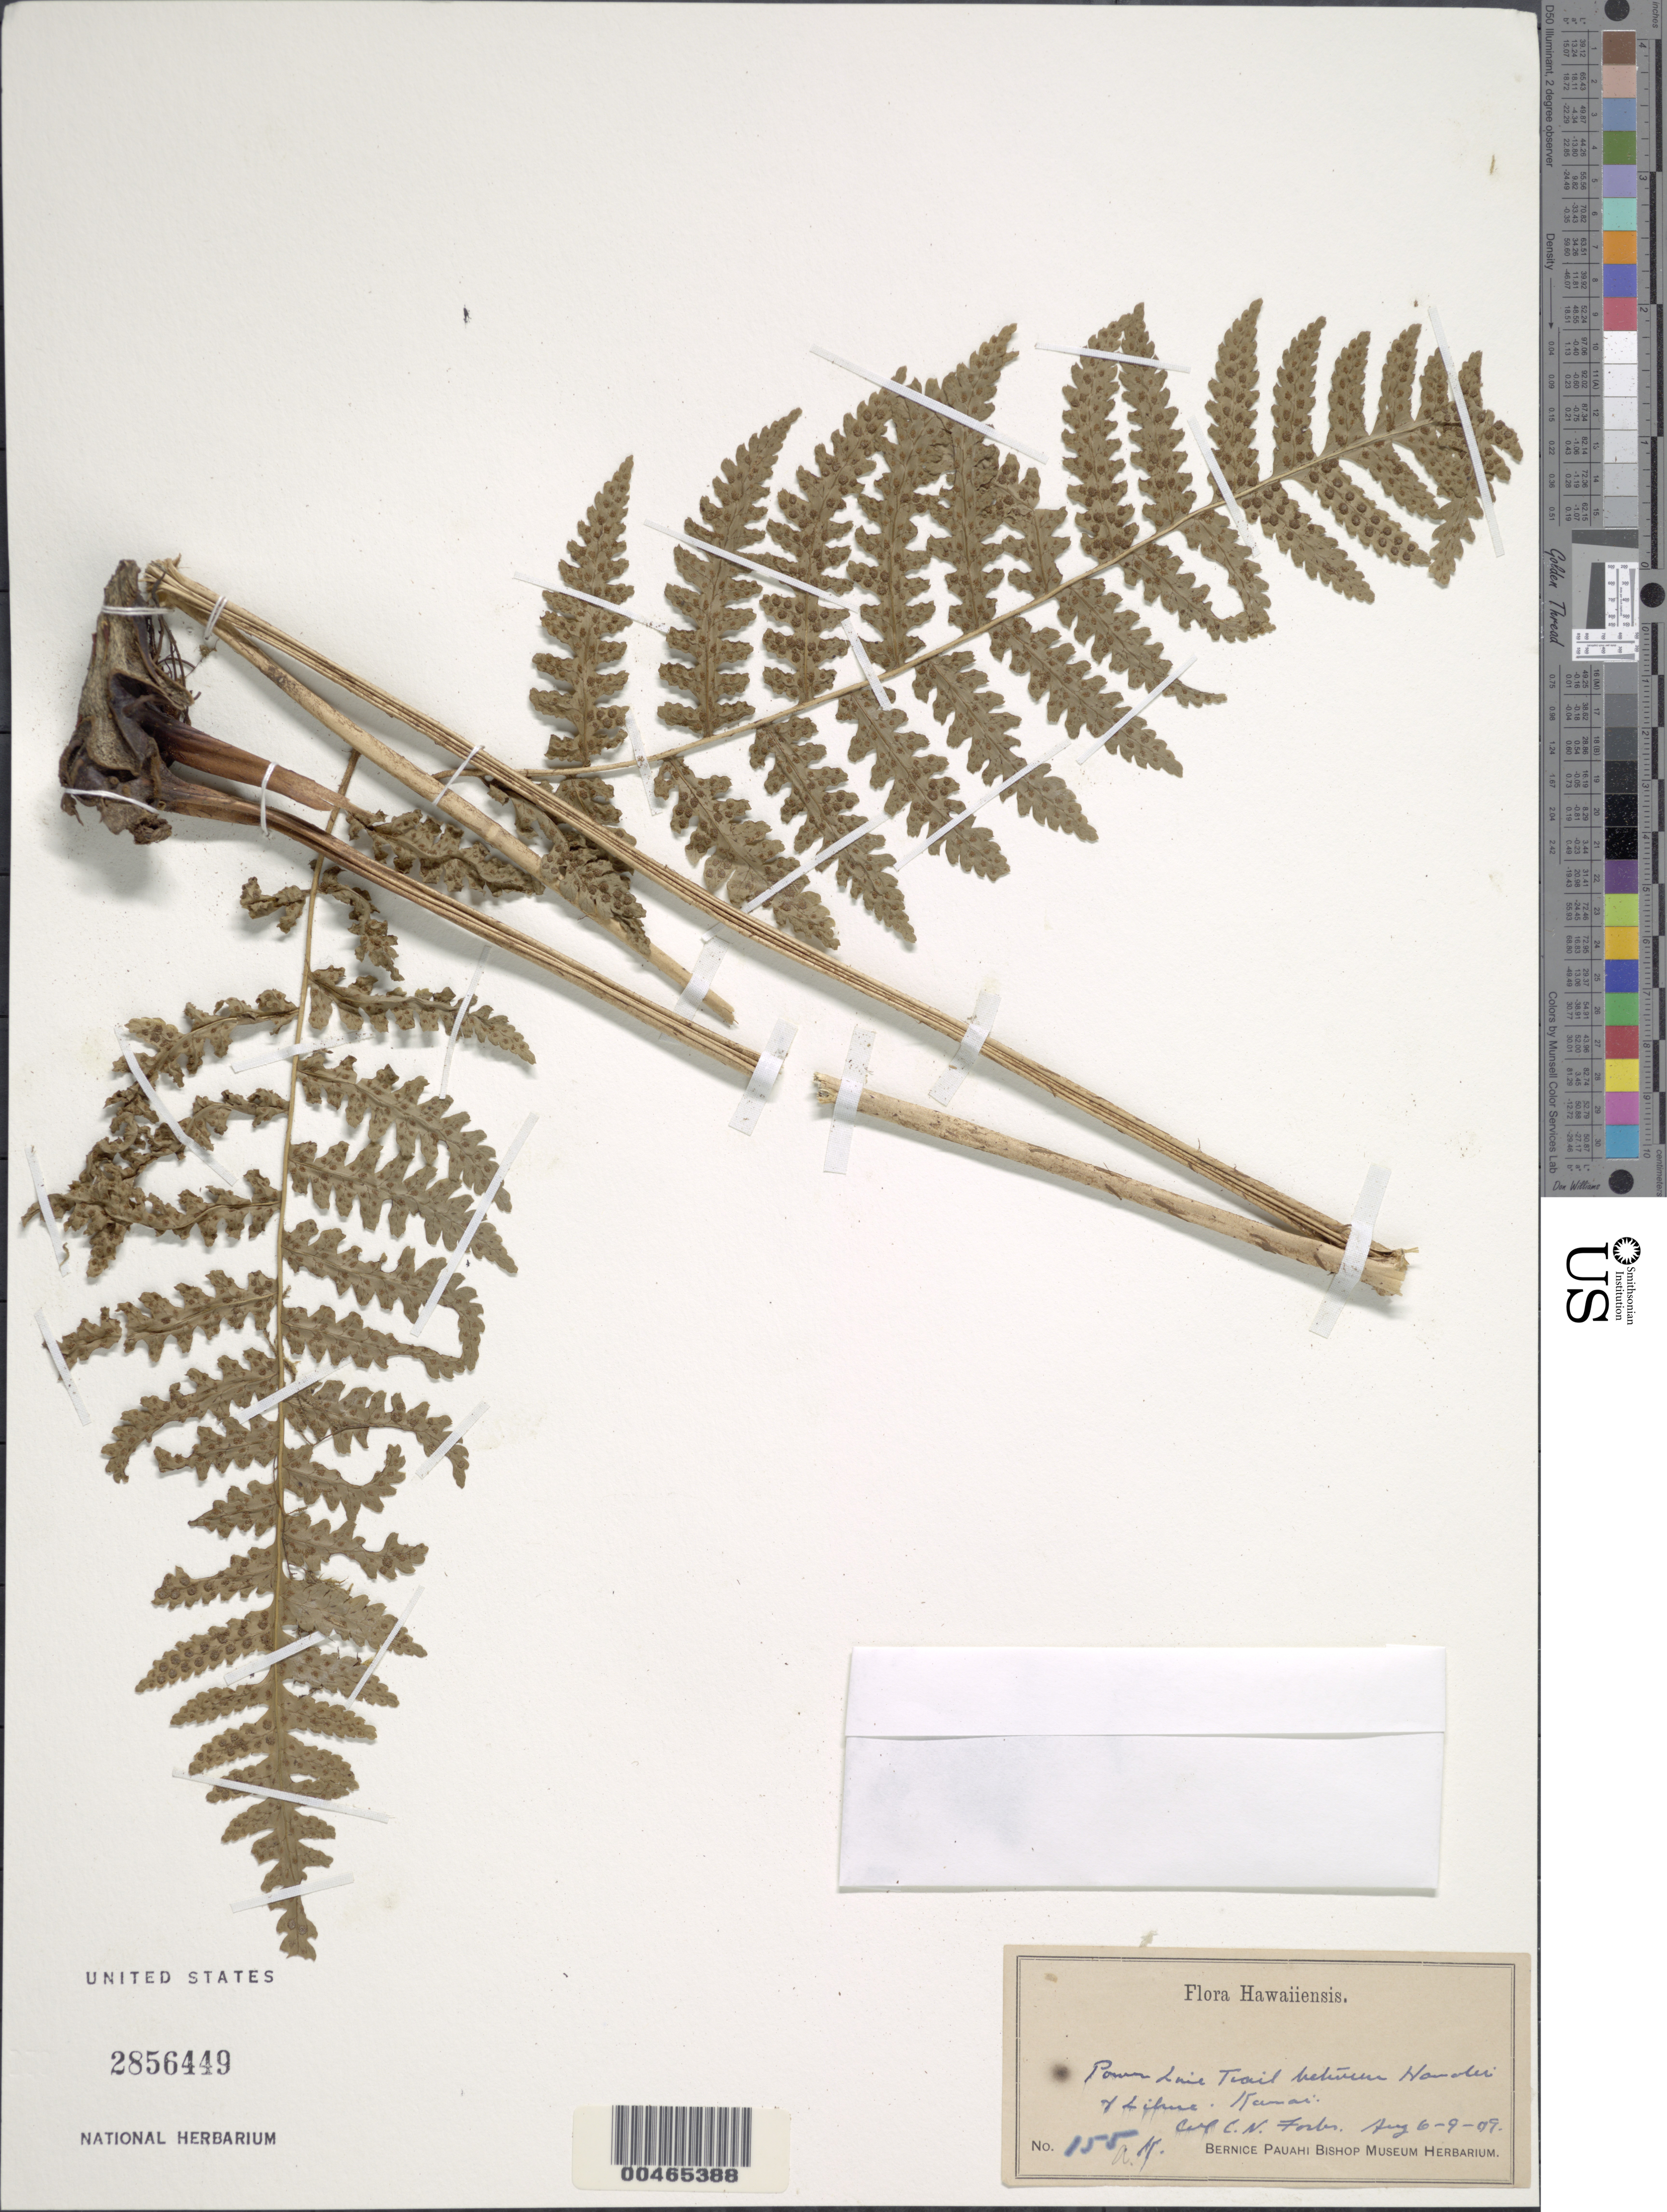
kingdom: Plantae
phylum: Tracheophyta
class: Polypodiopsida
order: Polypodiales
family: Athyriaceae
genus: Diplazium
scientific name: Diplazium sp.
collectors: C. N. Forbes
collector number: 155.K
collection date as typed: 6 Aug 1909 to 9 Aug 1909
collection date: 1909-08-06/1909-08-09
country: United States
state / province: Hawaii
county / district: Kauai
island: Kaua'i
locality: Power Line Trail between Honolei of Lihue.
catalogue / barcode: US 2856449